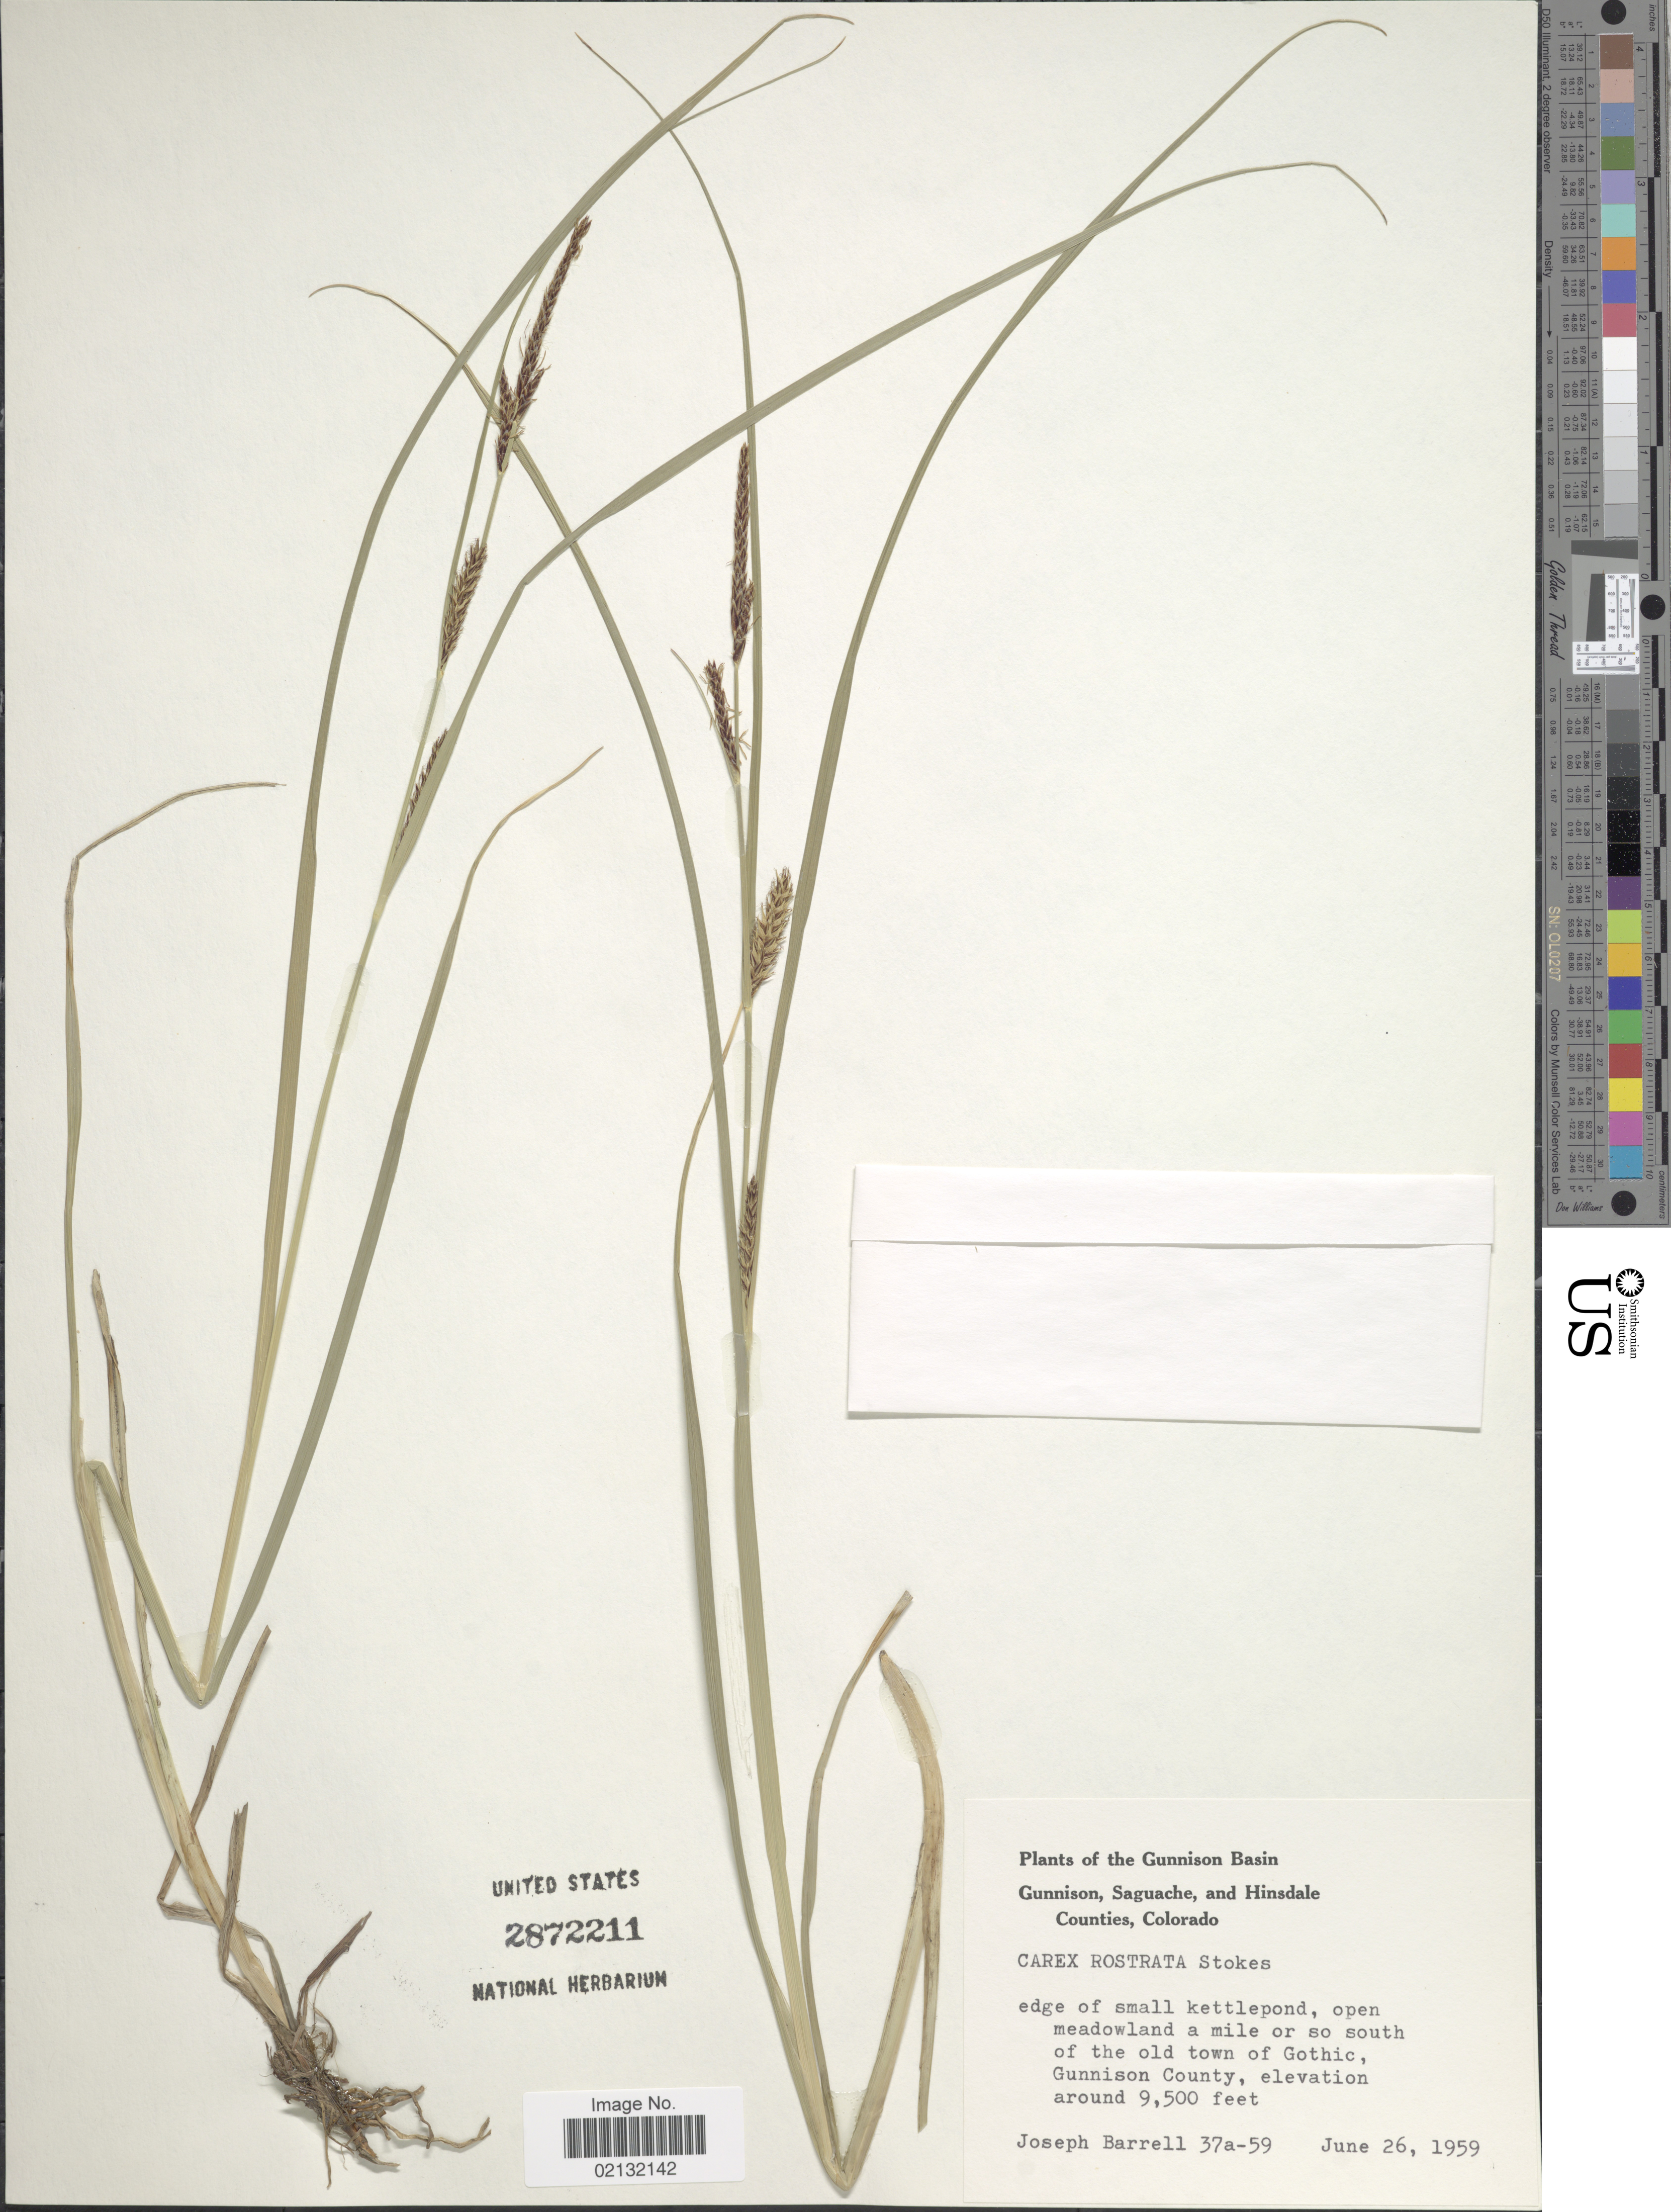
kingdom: Plantae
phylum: Tracheophyta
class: Liliopsida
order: Poales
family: Cyperaceae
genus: Carex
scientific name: Carex rostrata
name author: Stokes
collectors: J. Barrell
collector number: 37a-59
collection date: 1959-06-26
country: United States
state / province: Colorado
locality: Gunnison Basin, Gunnison, Saguache and Hinsdale Counties, Colorado. Edge of small kettlepond, open meadowland a mile or so south of the old town of Gothic Gunnison County.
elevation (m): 2896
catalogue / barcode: US 2872211